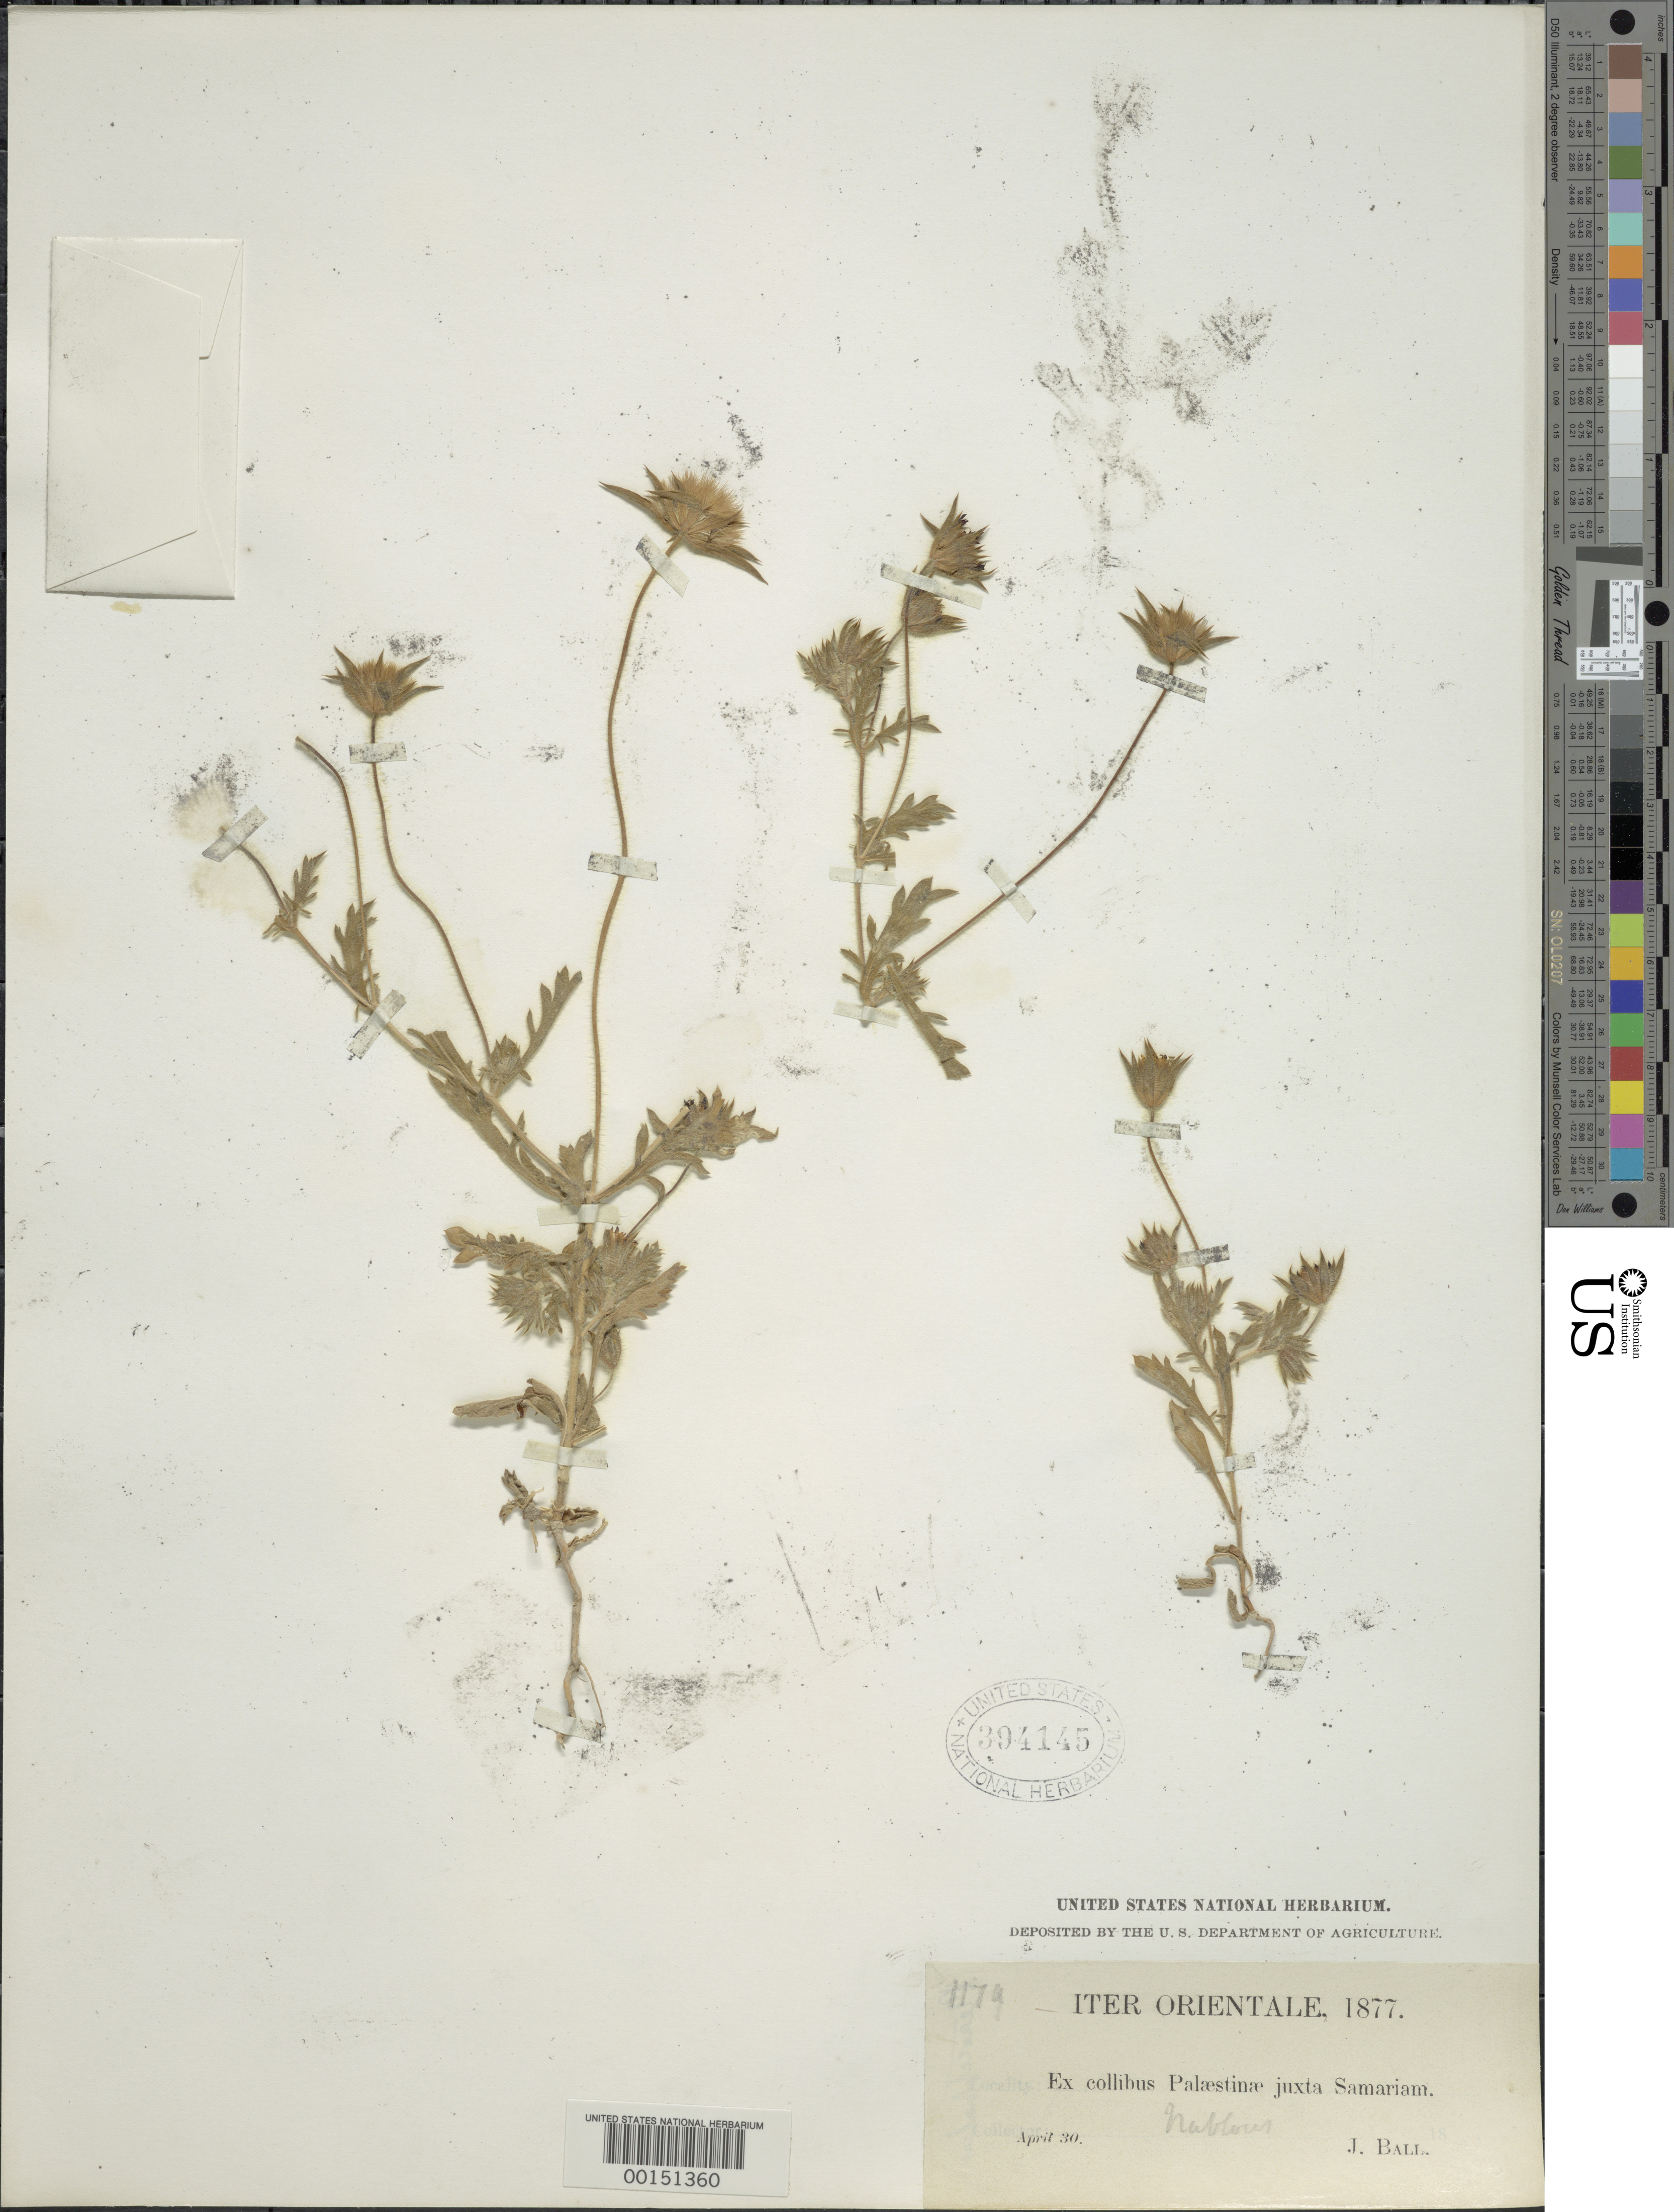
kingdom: Plantae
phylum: Tracheophyta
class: Magnoliopsida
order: Dipsacales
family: Caprifoliaceae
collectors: J. Ball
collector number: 1179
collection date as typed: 30 Apr 1877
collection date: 1877-04-30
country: Turkey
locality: Palestine near Samaria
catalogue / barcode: US 394145